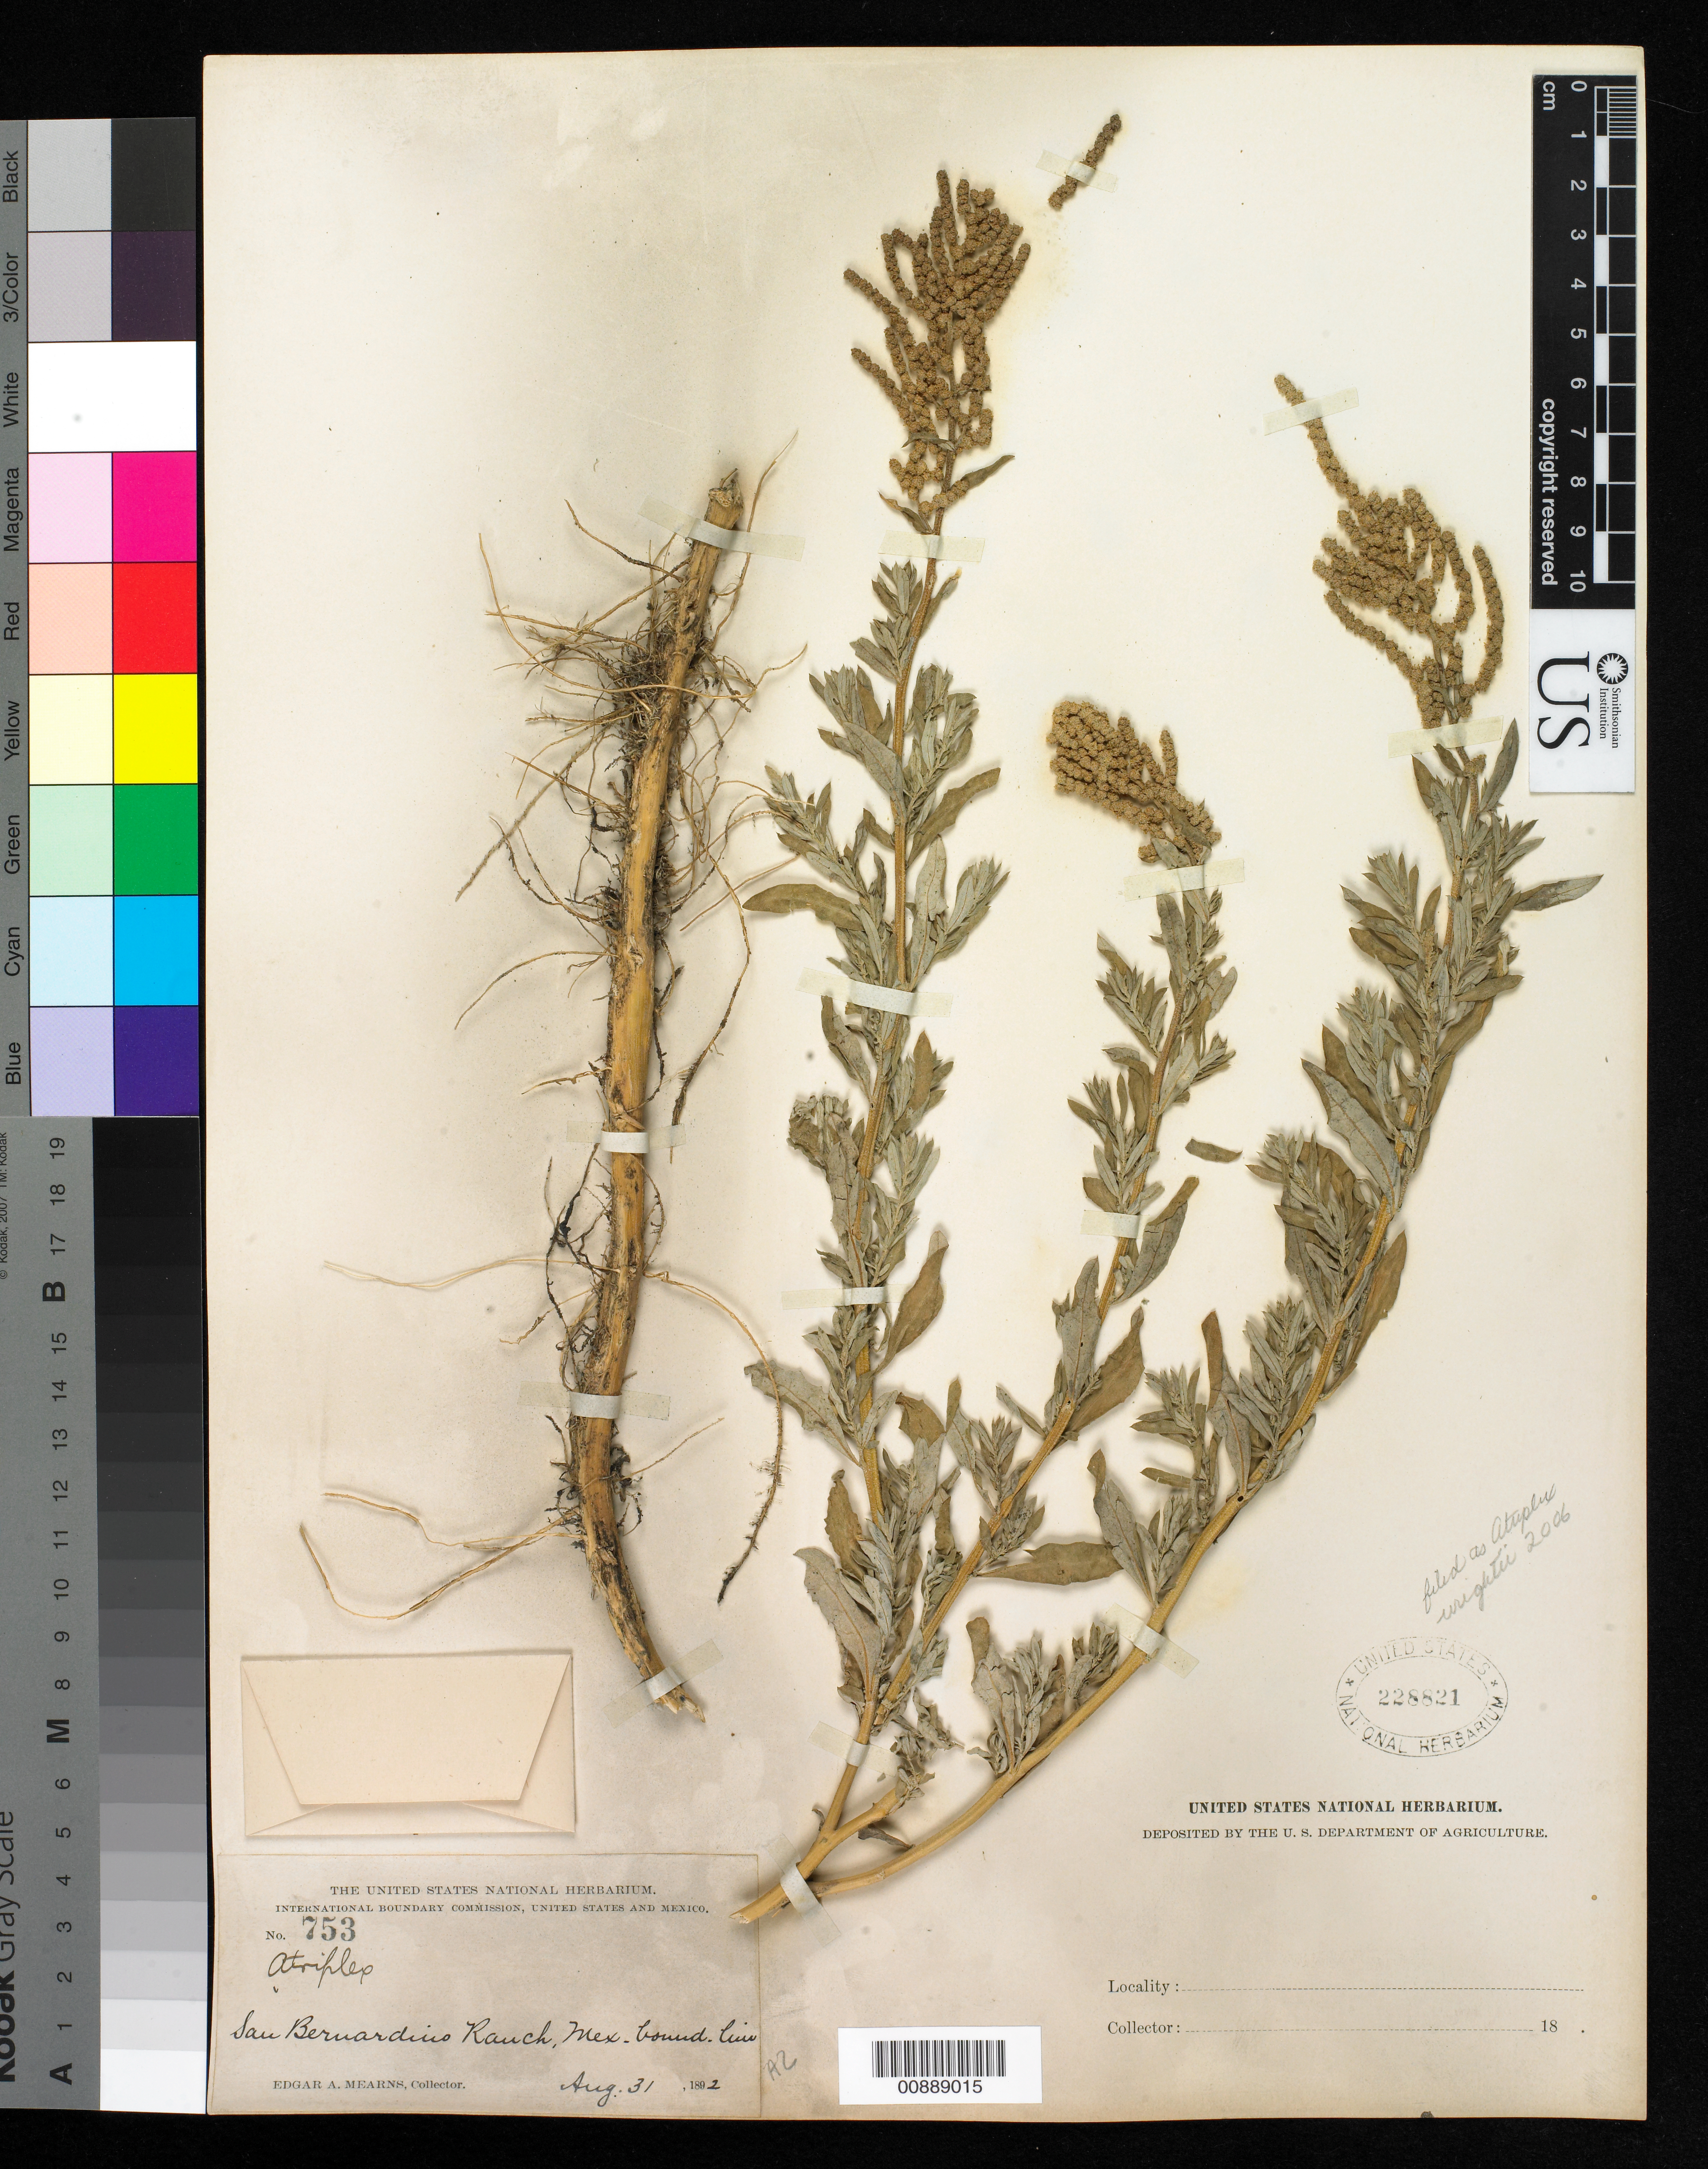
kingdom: Plantae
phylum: Tracheophyta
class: Magnoliopsida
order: Caryophyllales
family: Amaranthaceae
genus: Atriplex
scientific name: Atriplex wrightii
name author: S. Watson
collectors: E. A. Mearns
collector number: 753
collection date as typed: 31 Aug 1892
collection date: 1892-08-31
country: United States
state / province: Arizona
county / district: Cochise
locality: San Bernardino Ranch, Mexican Boundary Line.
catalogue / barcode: US 228821